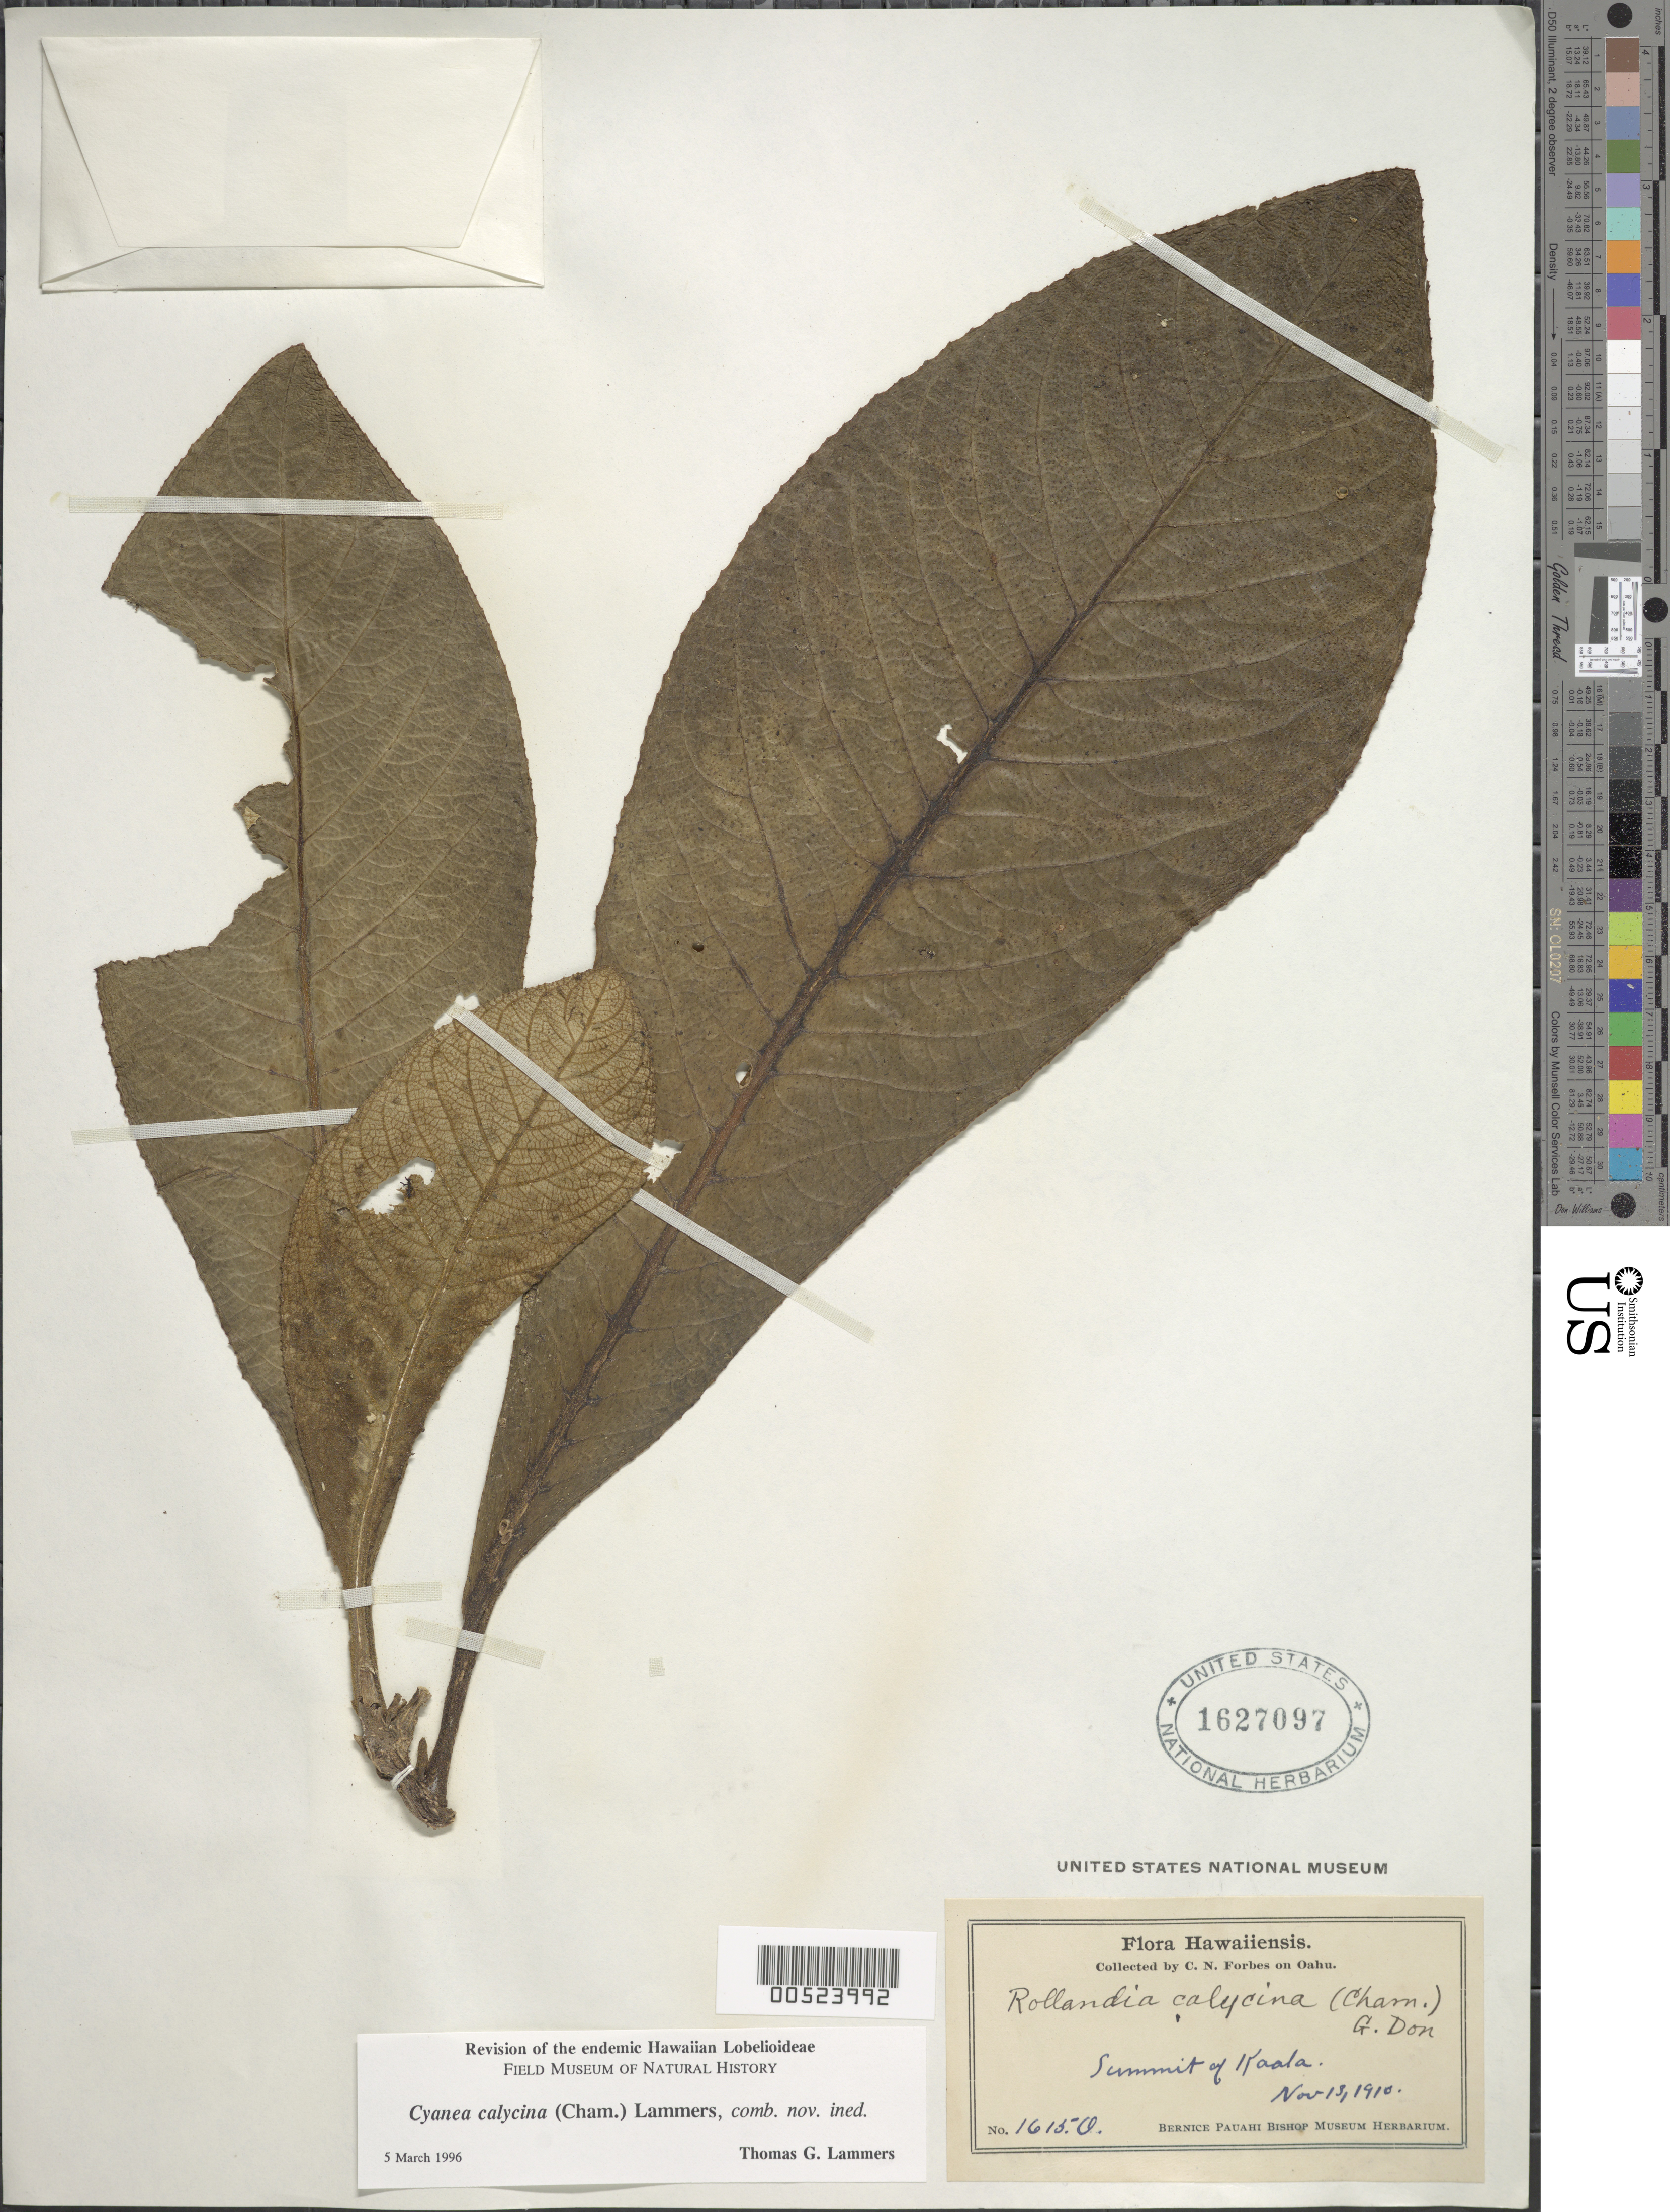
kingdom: Plantae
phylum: Tracheophyta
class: Magnoliopsida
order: Asterales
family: Campanulaceae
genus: Cyanea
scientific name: Cyanea calycina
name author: (Cham.) Lammers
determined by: Lammers, T. G.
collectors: C. N. Forbes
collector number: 1615.O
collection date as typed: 13 Nov 1910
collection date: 1910-11-13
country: United States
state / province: Hawaii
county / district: Honolulu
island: Oahu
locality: Summit of Kaala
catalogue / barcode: US 1627097